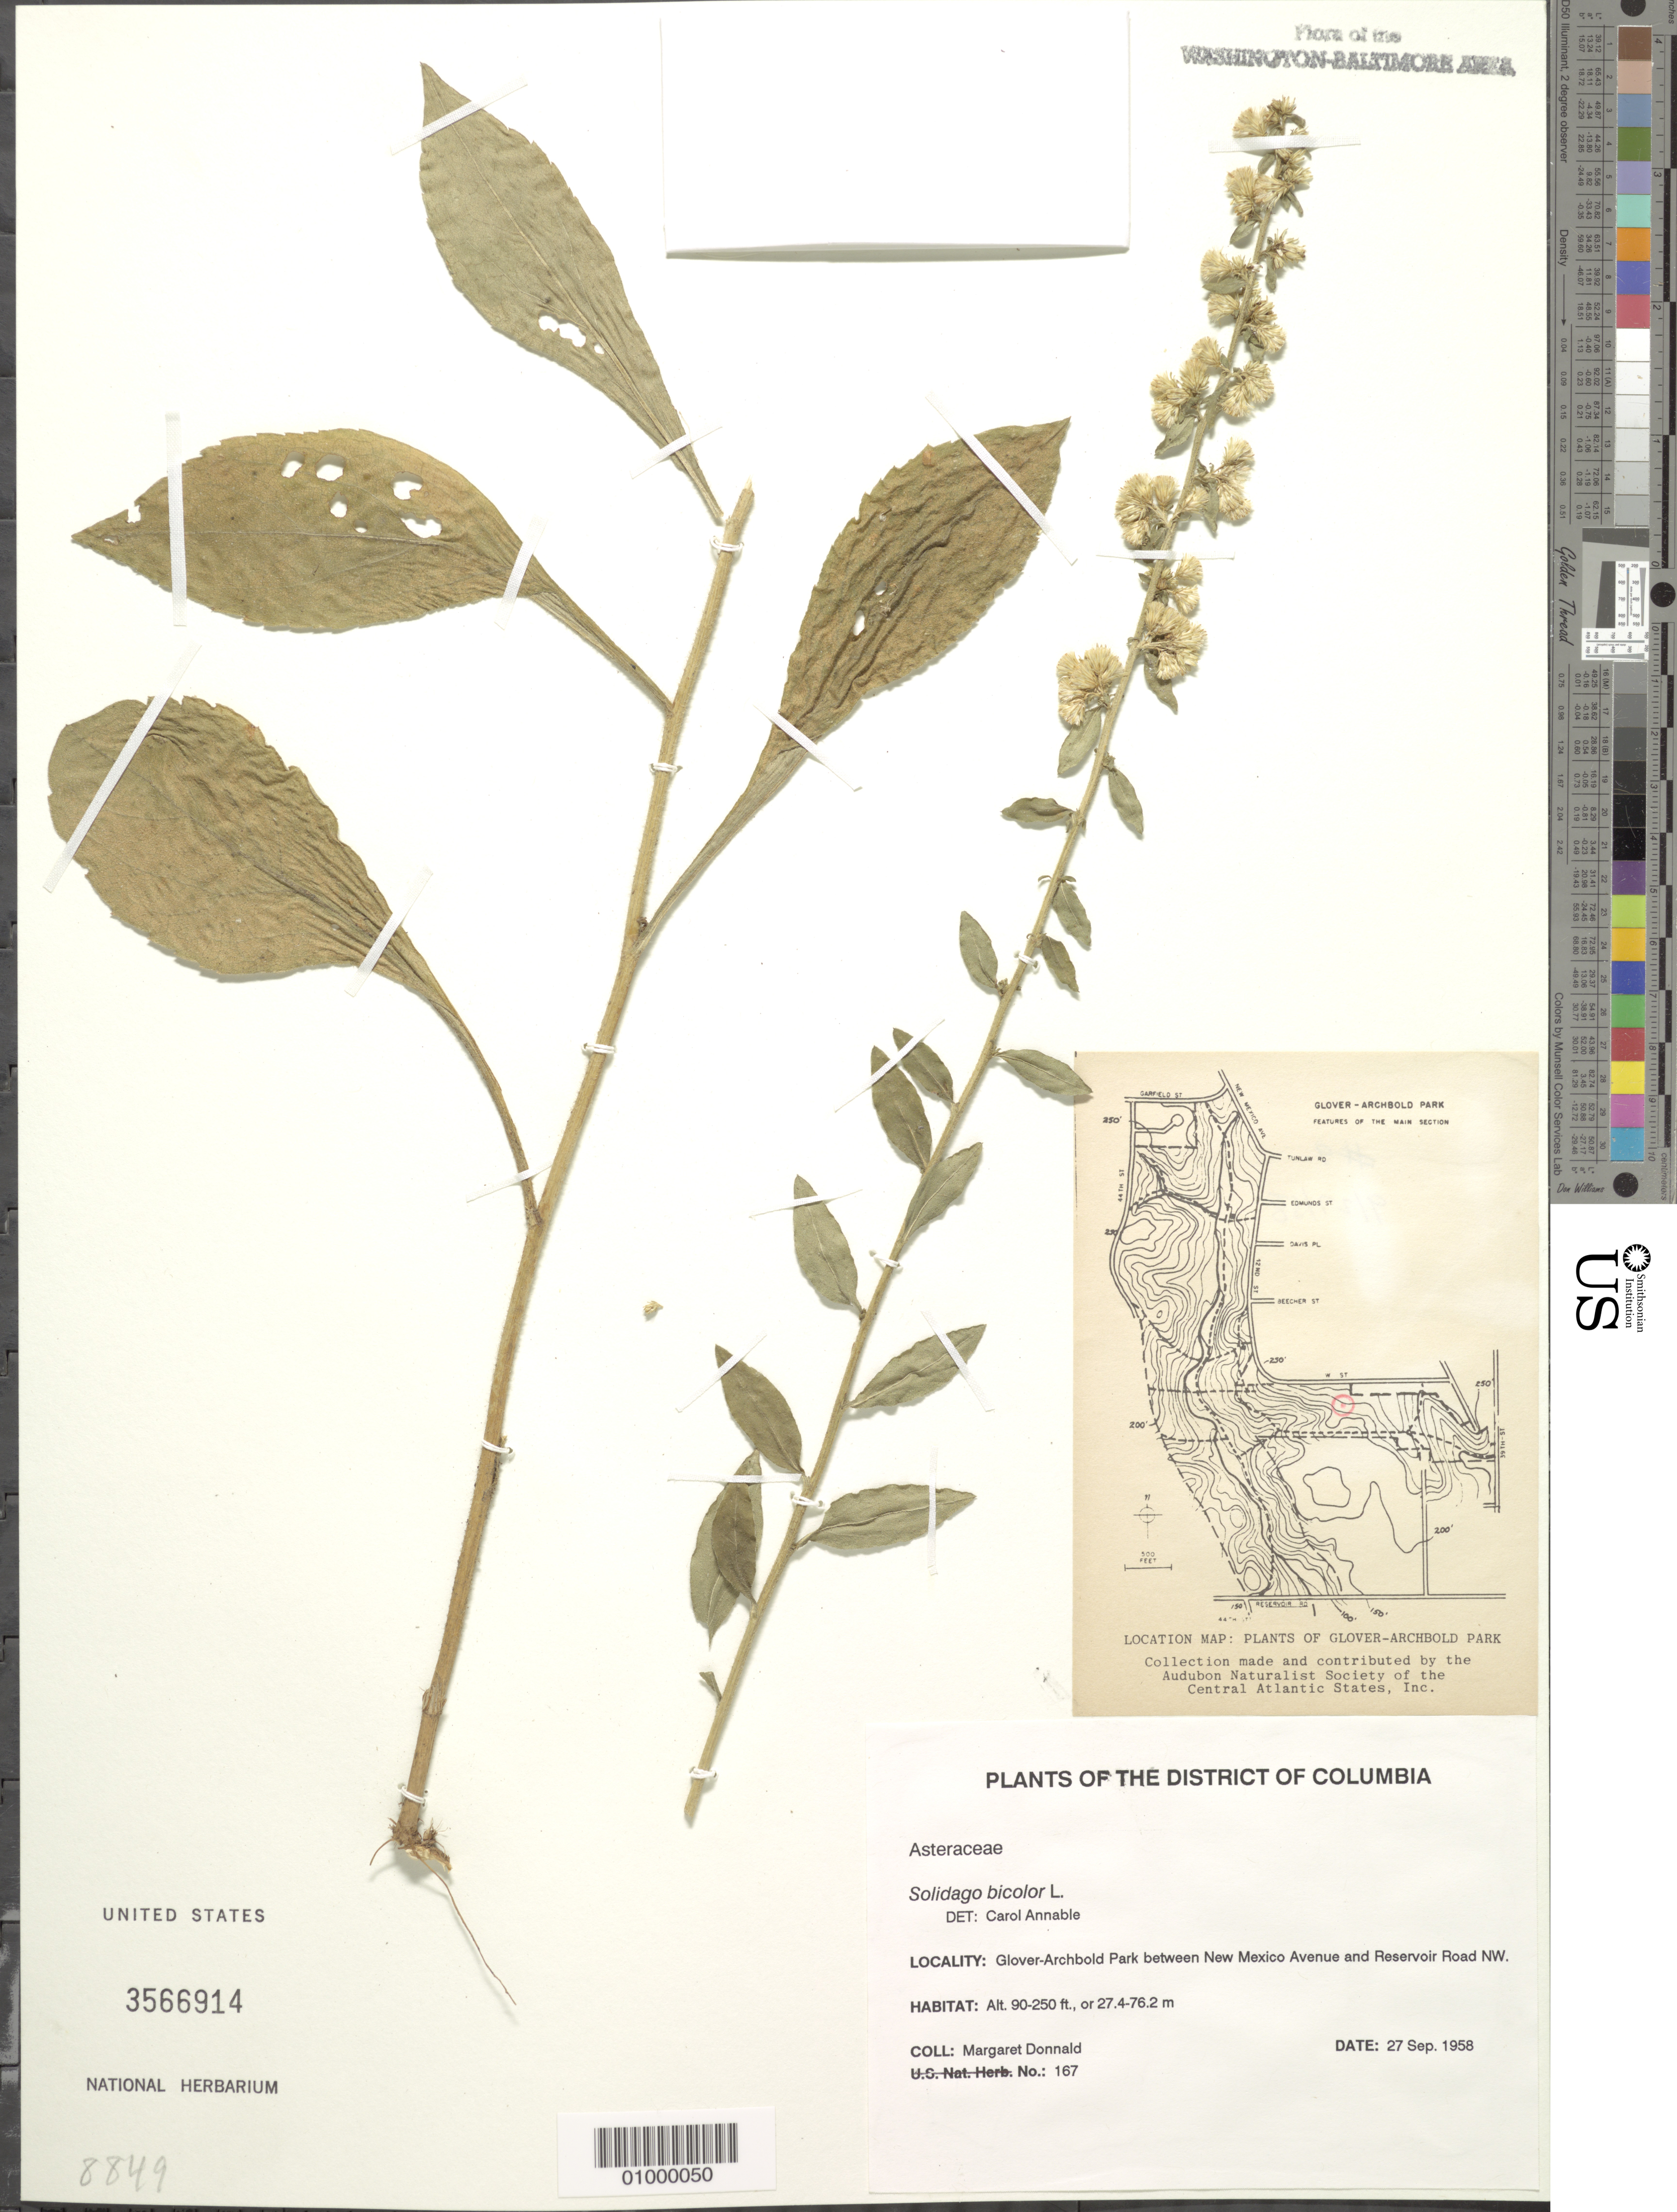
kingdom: Plantae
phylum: Tracheophyta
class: Magnoliopsida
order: Asterales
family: Asteraceae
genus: Solidago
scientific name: Solidago bicolor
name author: L.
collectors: M. Donnald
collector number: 167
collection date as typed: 27 Sep 1958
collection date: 1958-09-27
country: United States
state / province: District of Columbia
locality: Glover-Archbold Park between New Mexico Avenue and Reservoir Road NW.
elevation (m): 27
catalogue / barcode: US 3566914